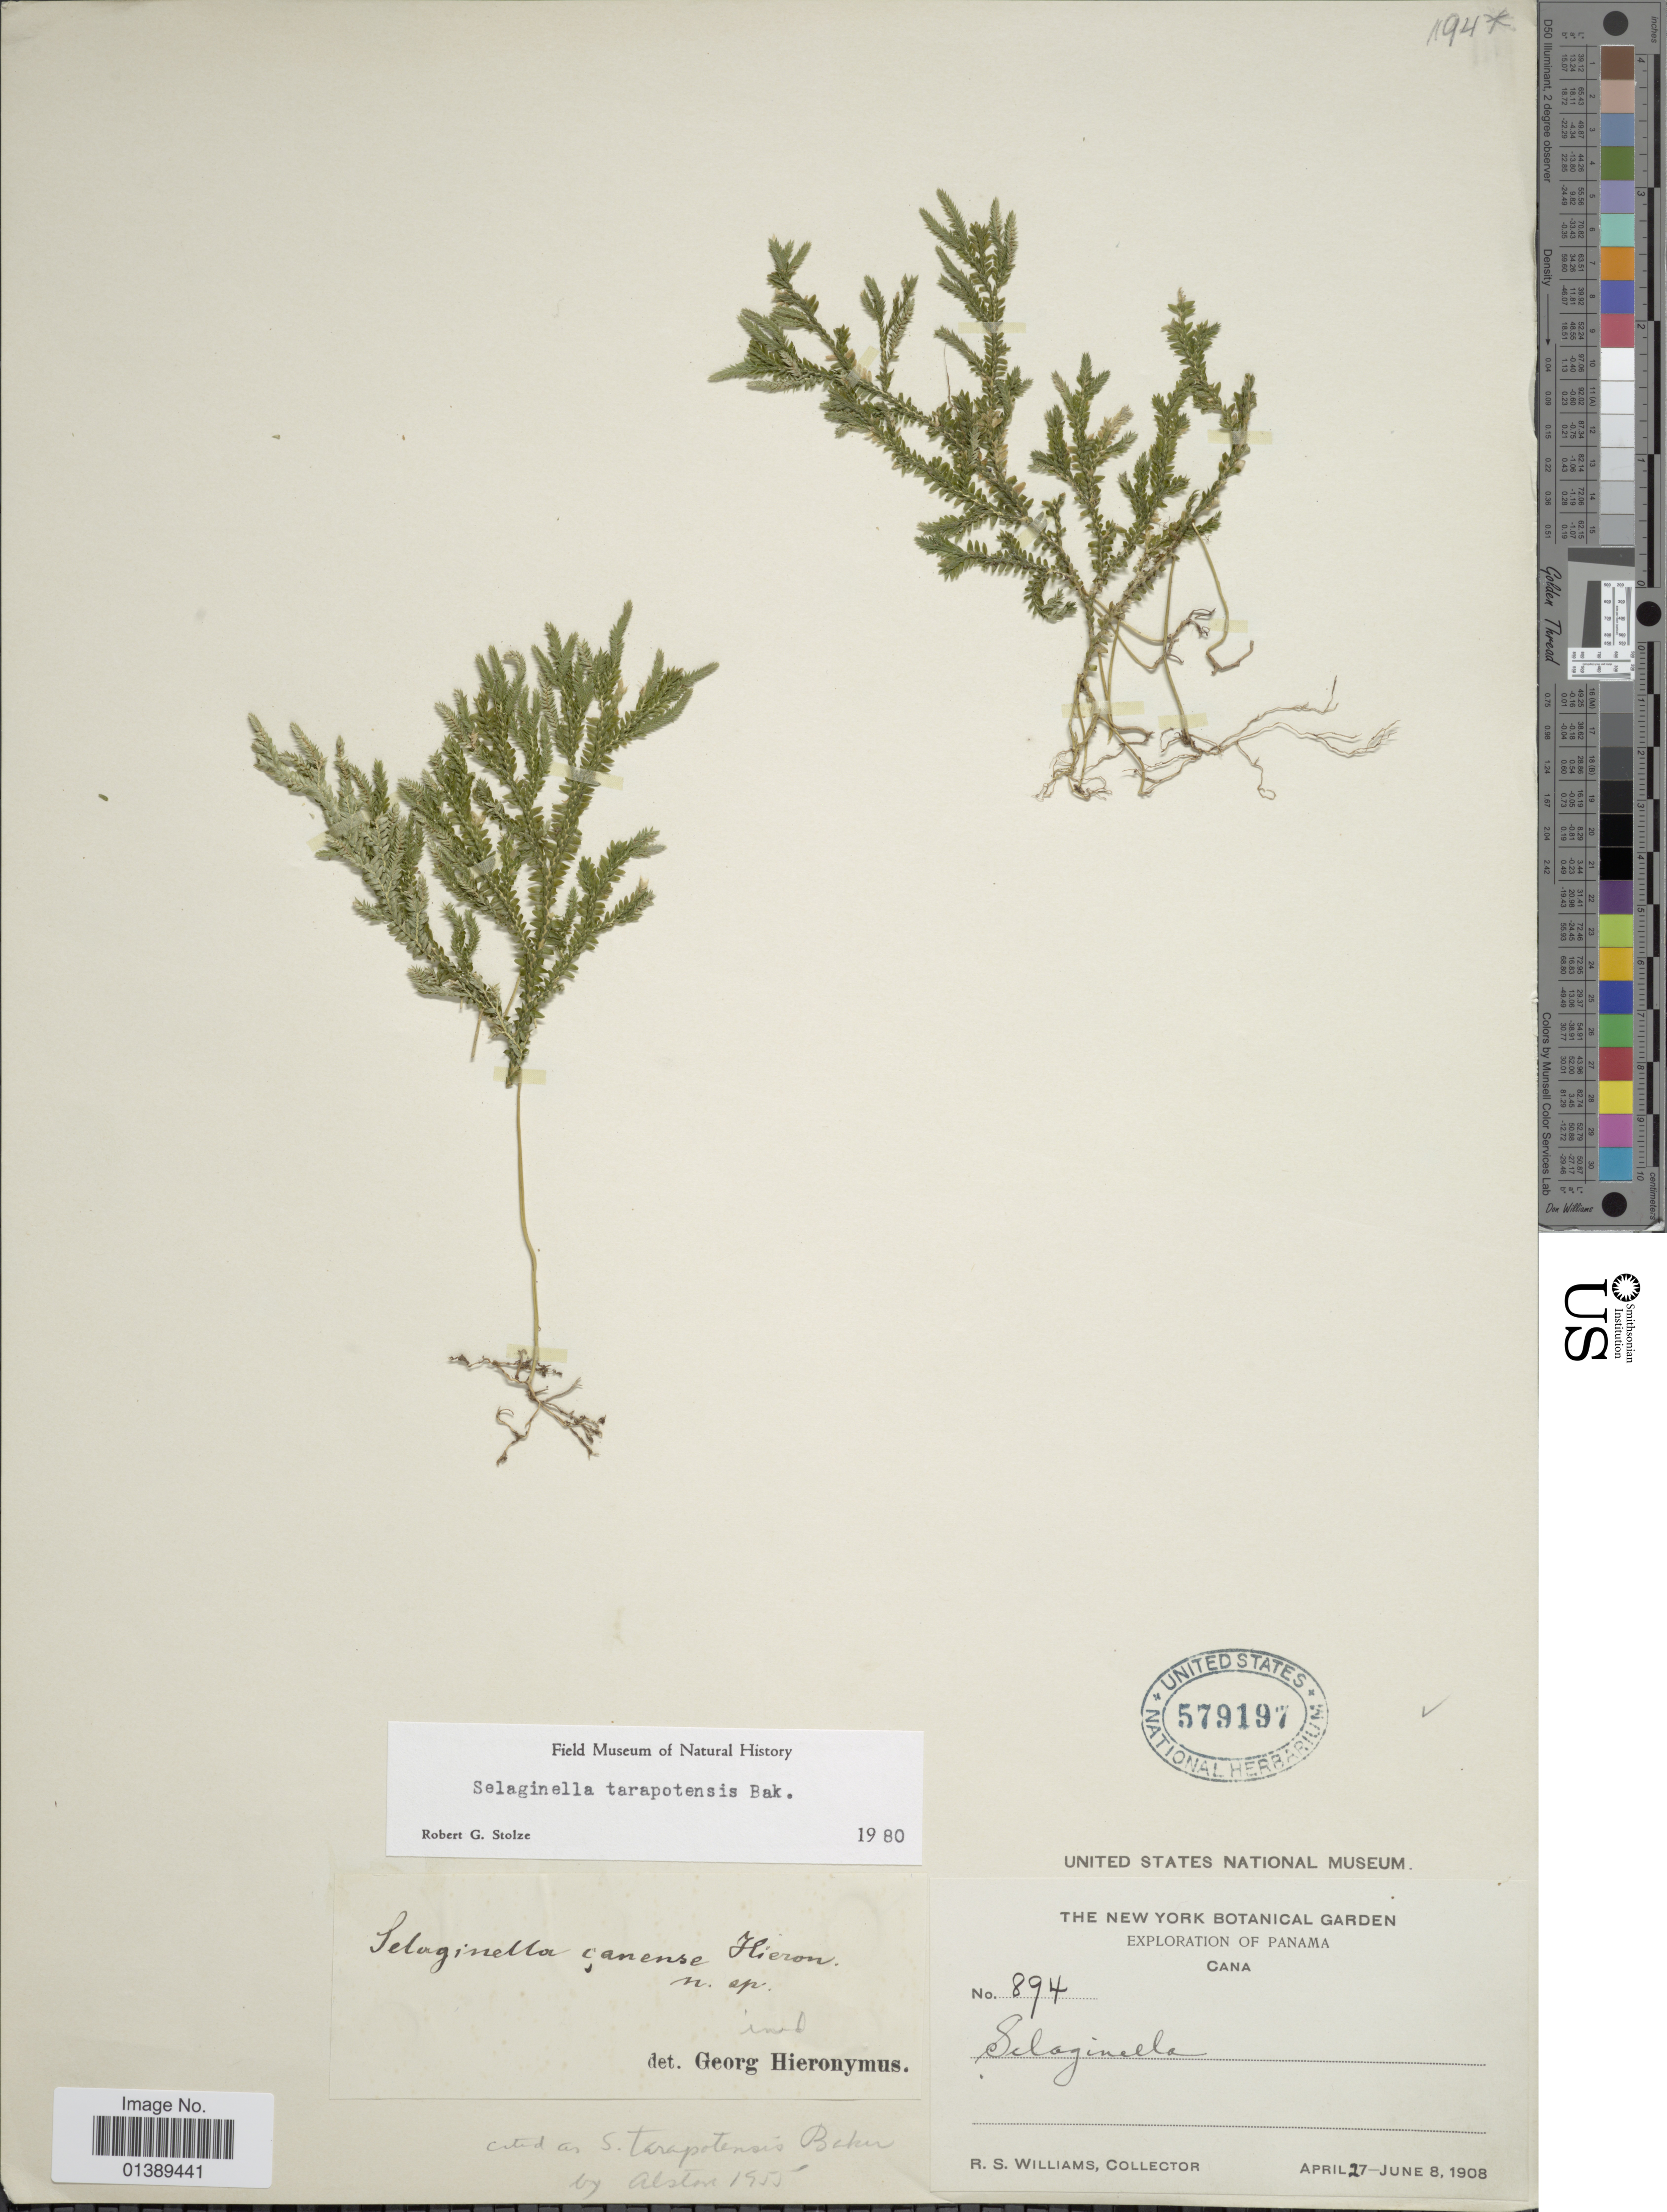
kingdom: Plantae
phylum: Tracheophyta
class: Lycopodiopsida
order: Selaginellales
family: Selaginellaceae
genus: Selaginella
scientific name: Selaginella tarapotensis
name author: Baker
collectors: R. S. Williams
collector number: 894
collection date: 1908-04-27/1908-06-08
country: Panama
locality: Cana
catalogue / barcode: US 579197